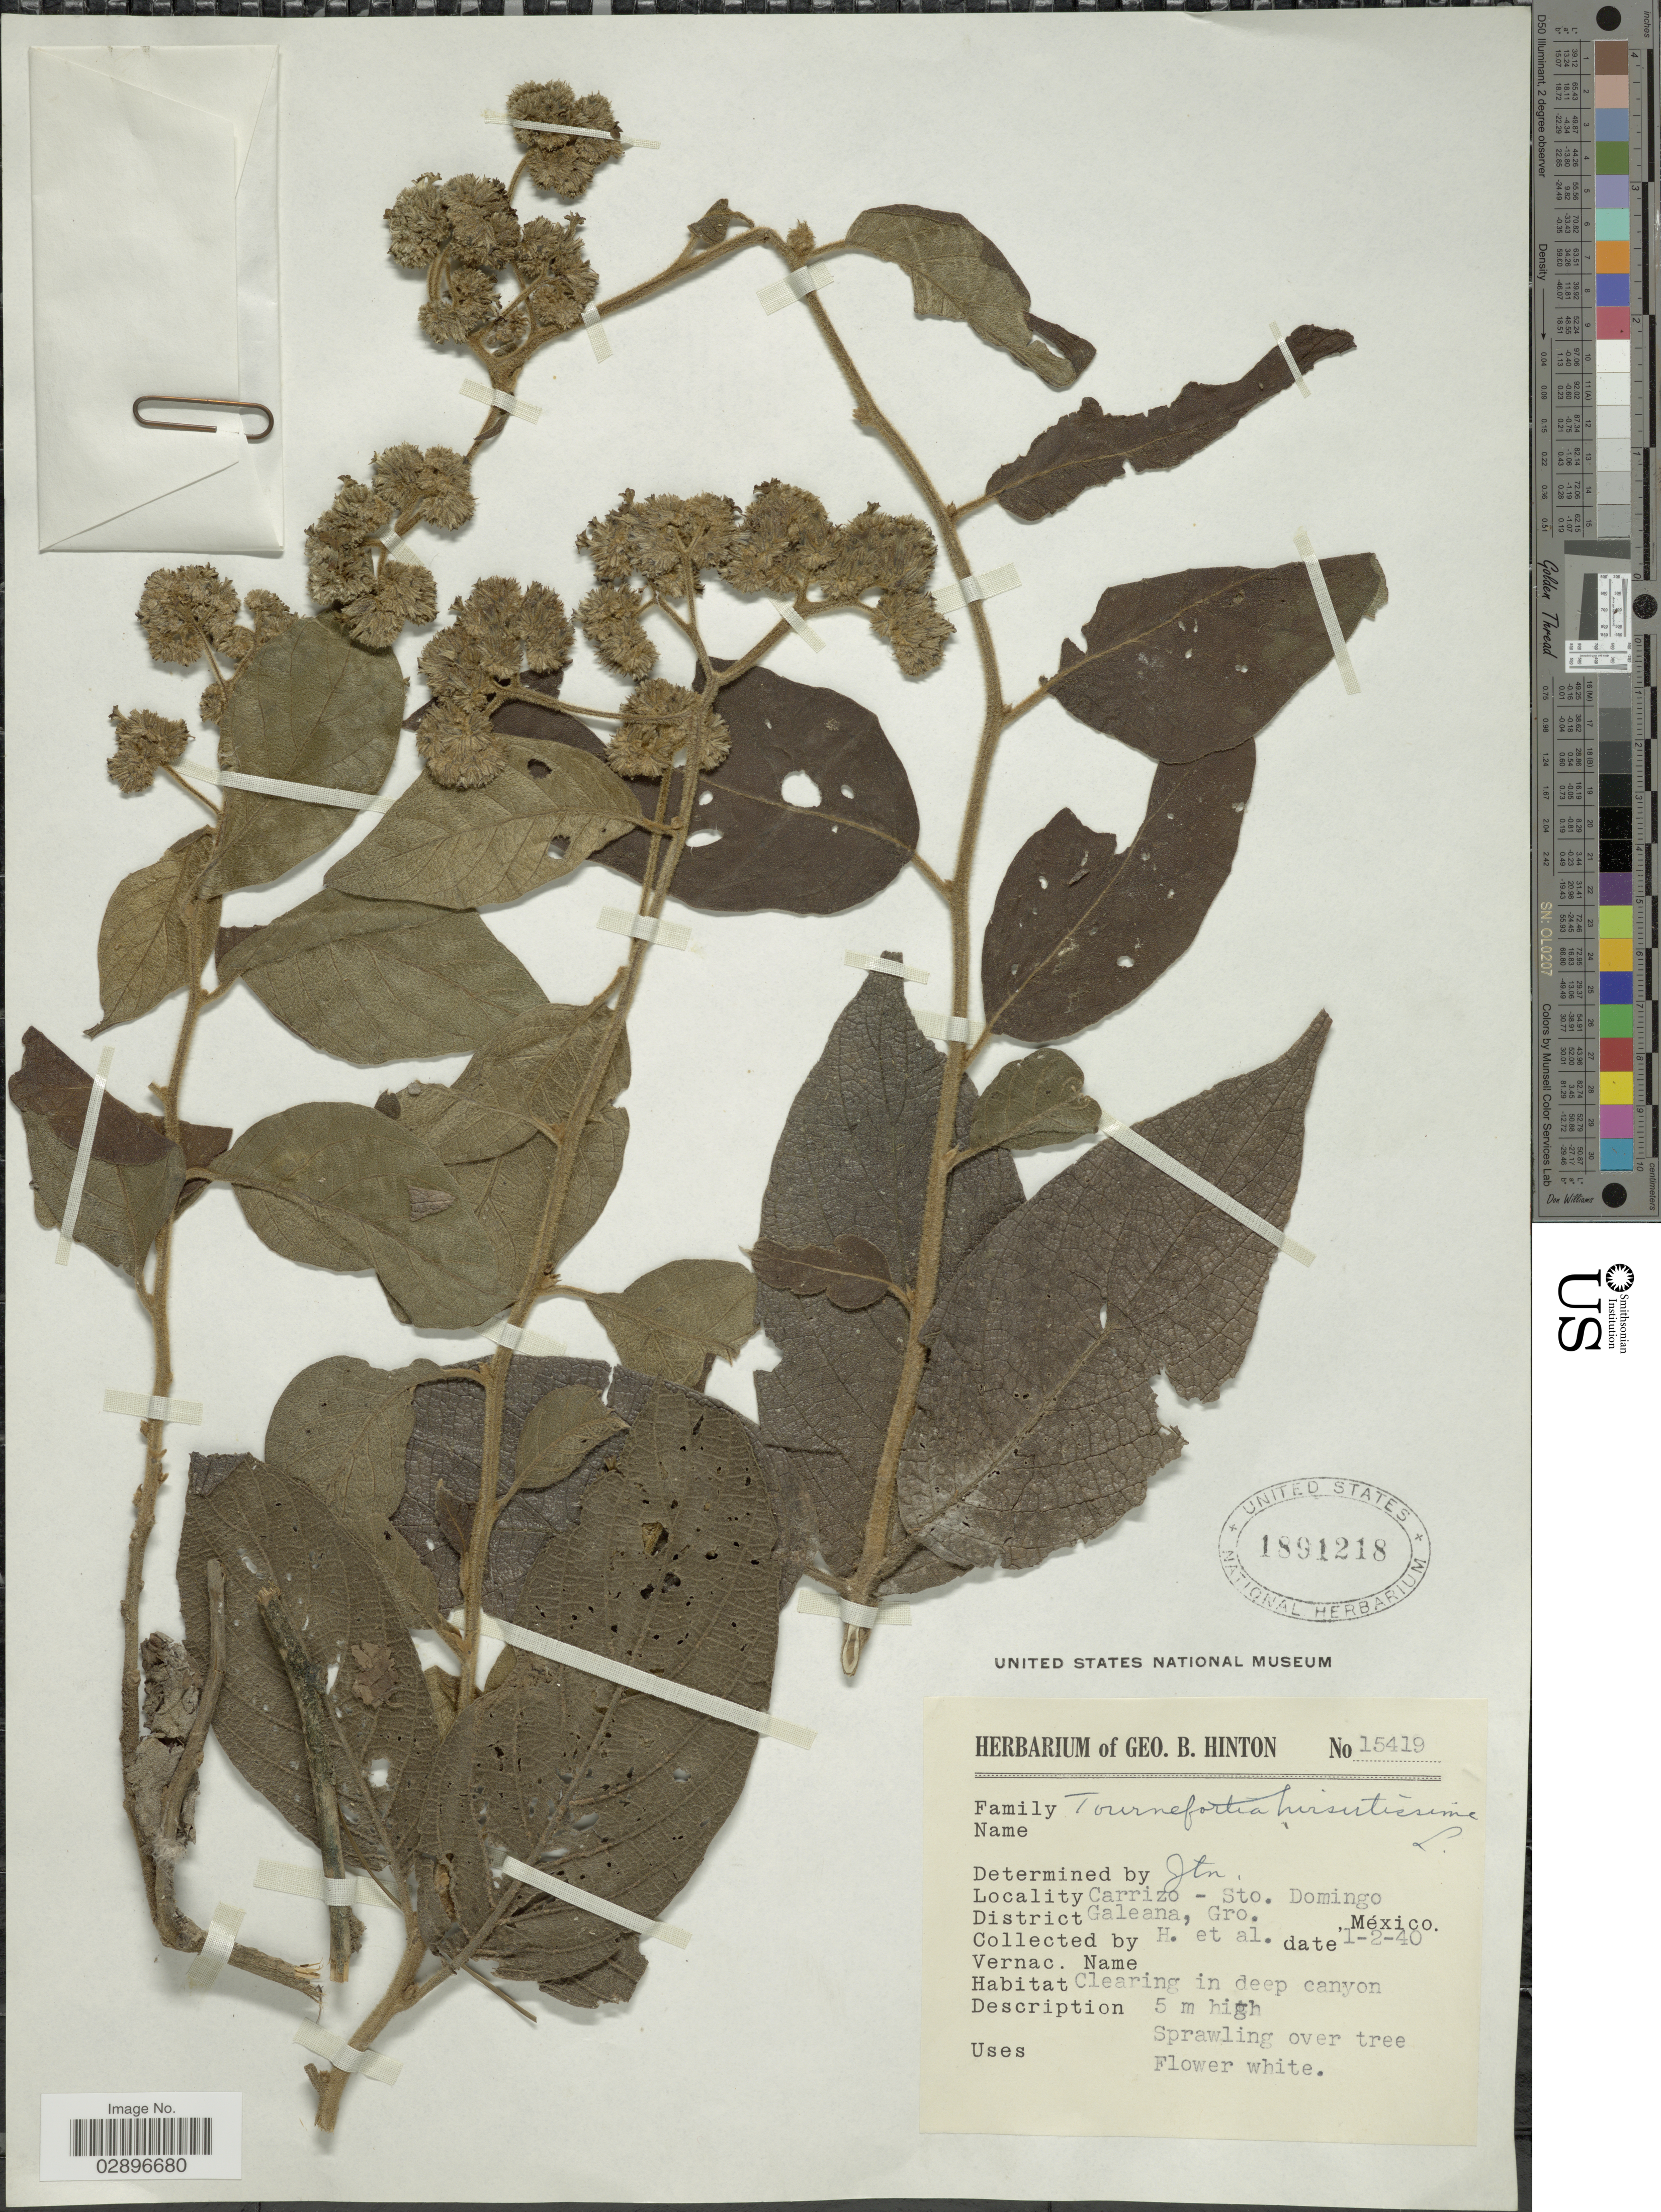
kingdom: Plantae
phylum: Tracheophyta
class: Magnoliopsida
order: Boraginales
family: Heliotropiaceae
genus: Tournefortia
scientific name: Tournefortia hirsutissima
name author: L.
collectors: G. B. Hinton & et al.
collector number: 15419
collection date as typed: Transcribed d/m/y: 1/2/40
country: Mexico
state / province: Guerrero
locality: Carrizo - Sto. Domingo. District Galeana.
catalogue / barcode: US 1891218